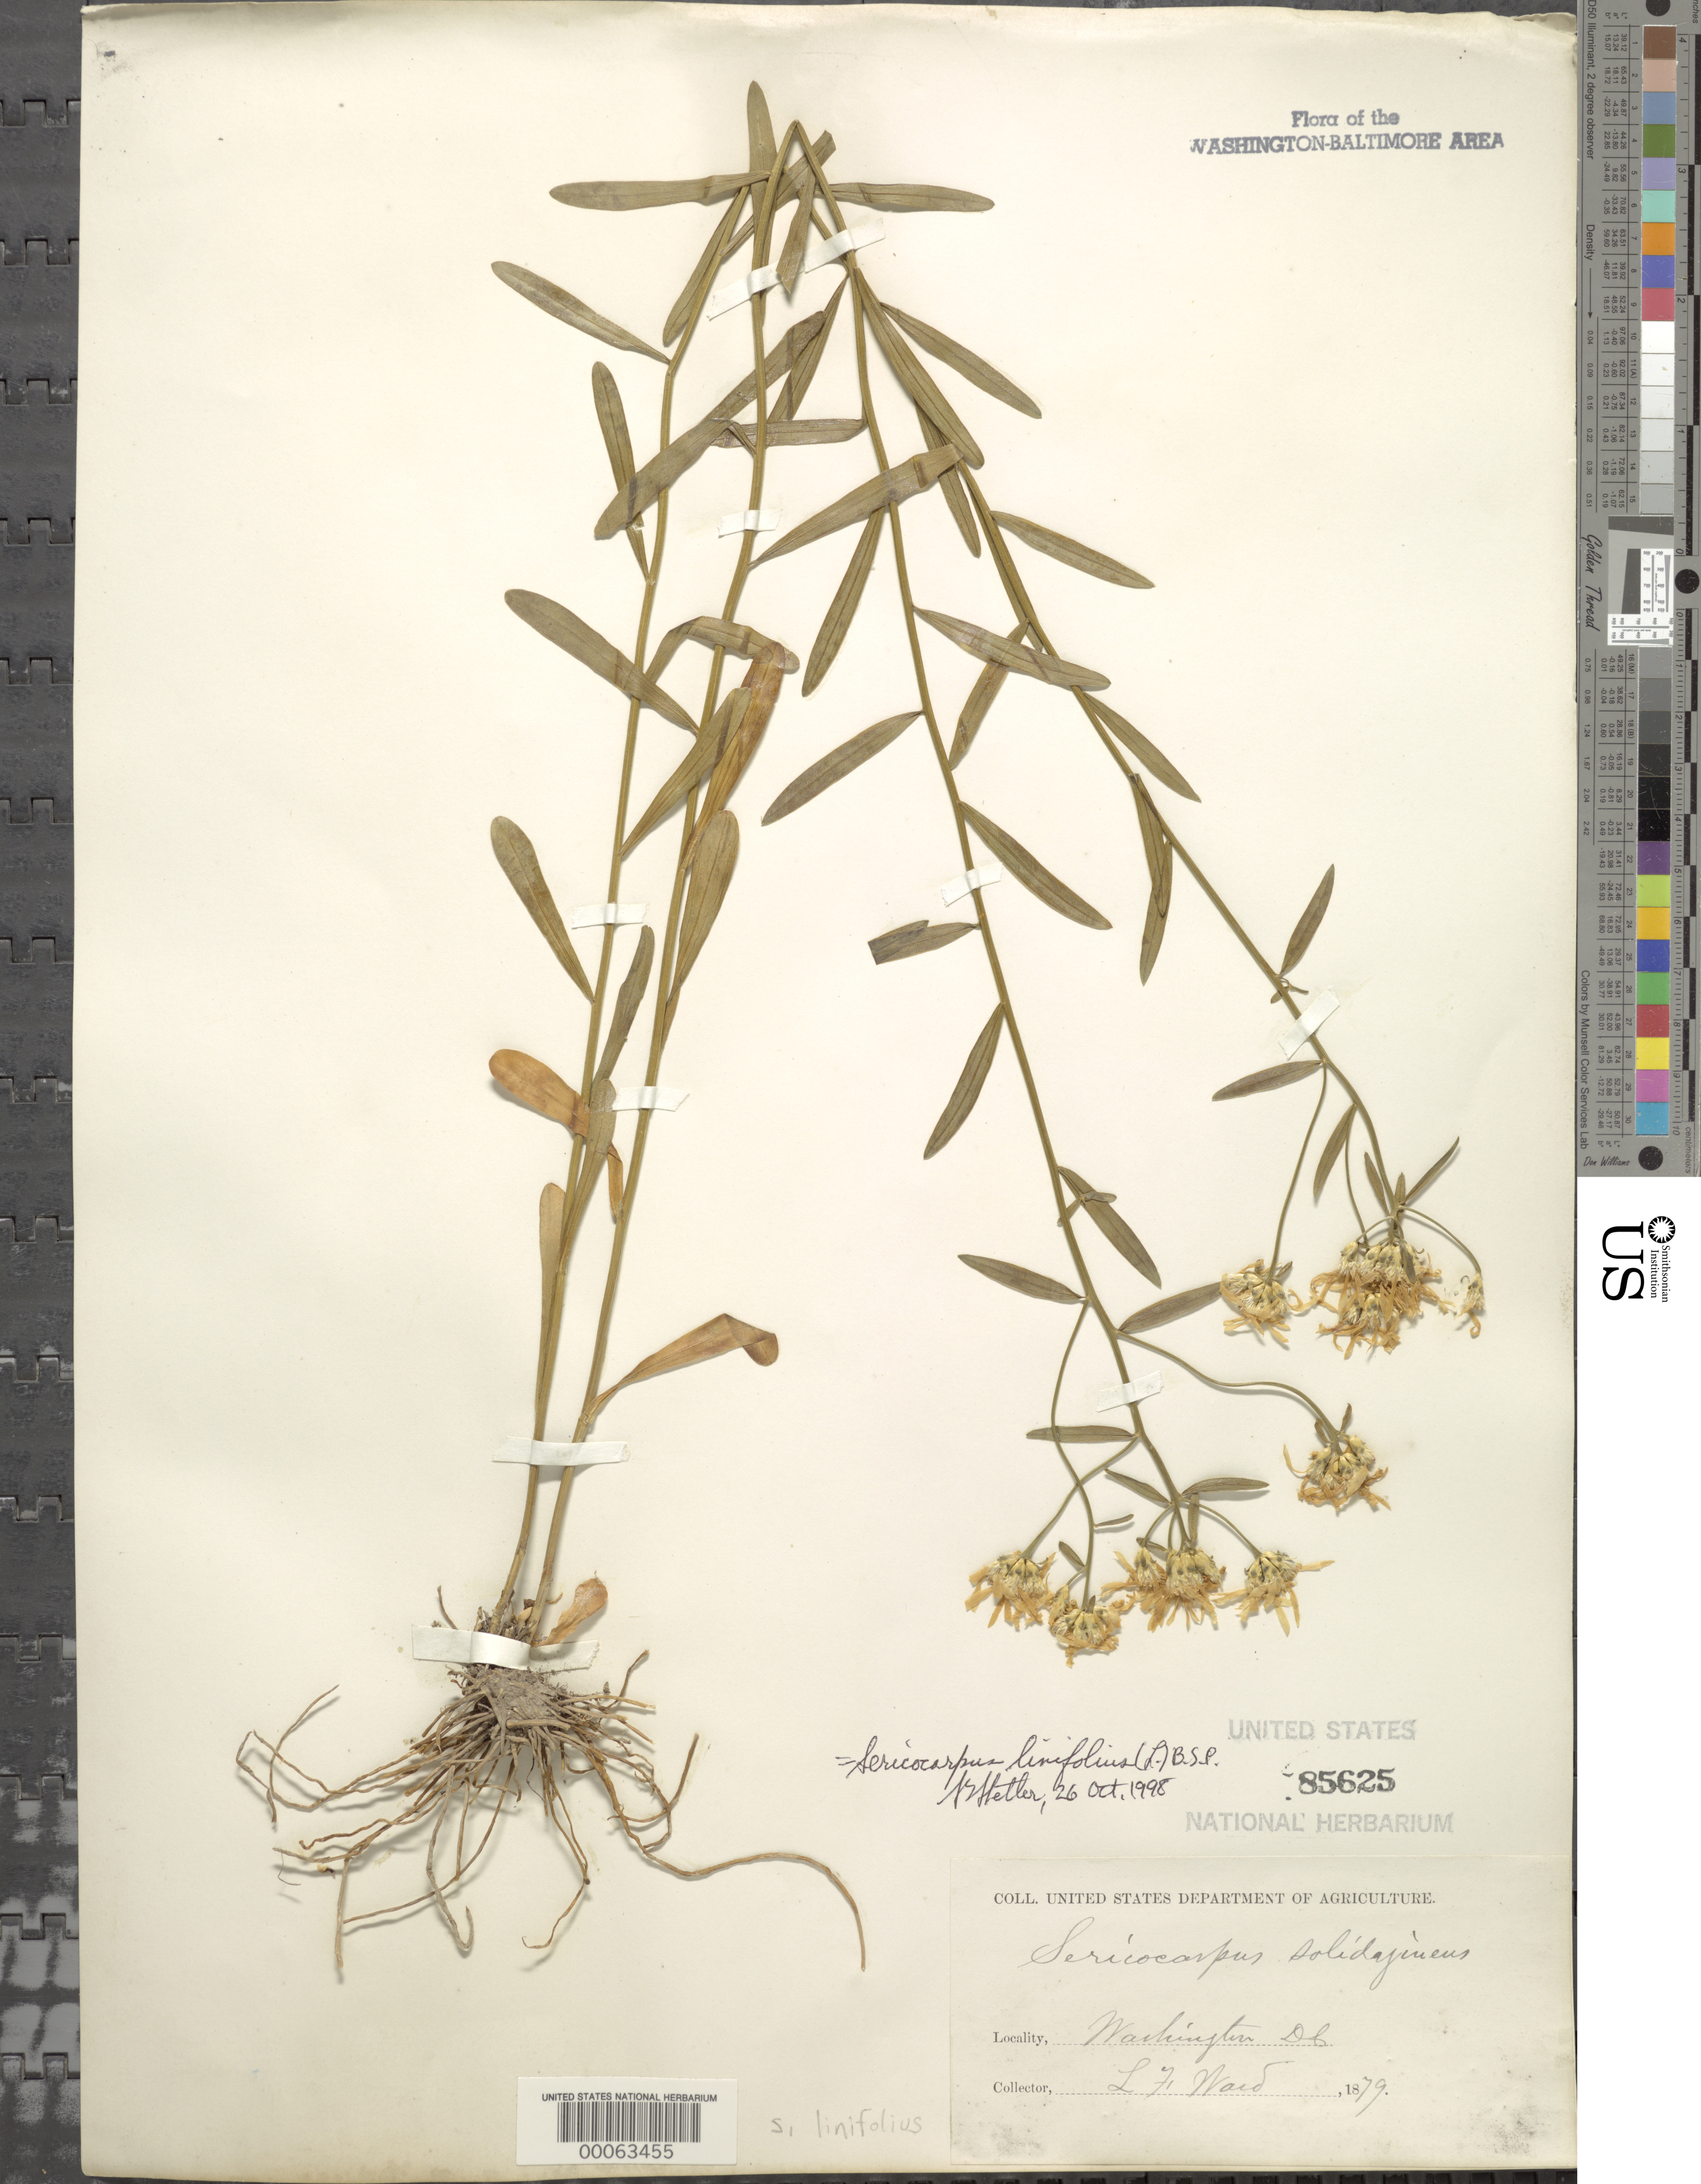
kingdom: Plantae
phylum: Tracheophyta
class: Magnoliopsida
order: Asterales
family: Asteraceae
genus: Sericocarpus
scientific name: Sericocarpus linifolius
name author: (L.) Britton, Stearns & Poggenb.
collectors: L. F. Ward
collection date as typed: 1879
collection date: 1879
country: United States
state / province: District of Columbia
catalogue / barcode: US 85625